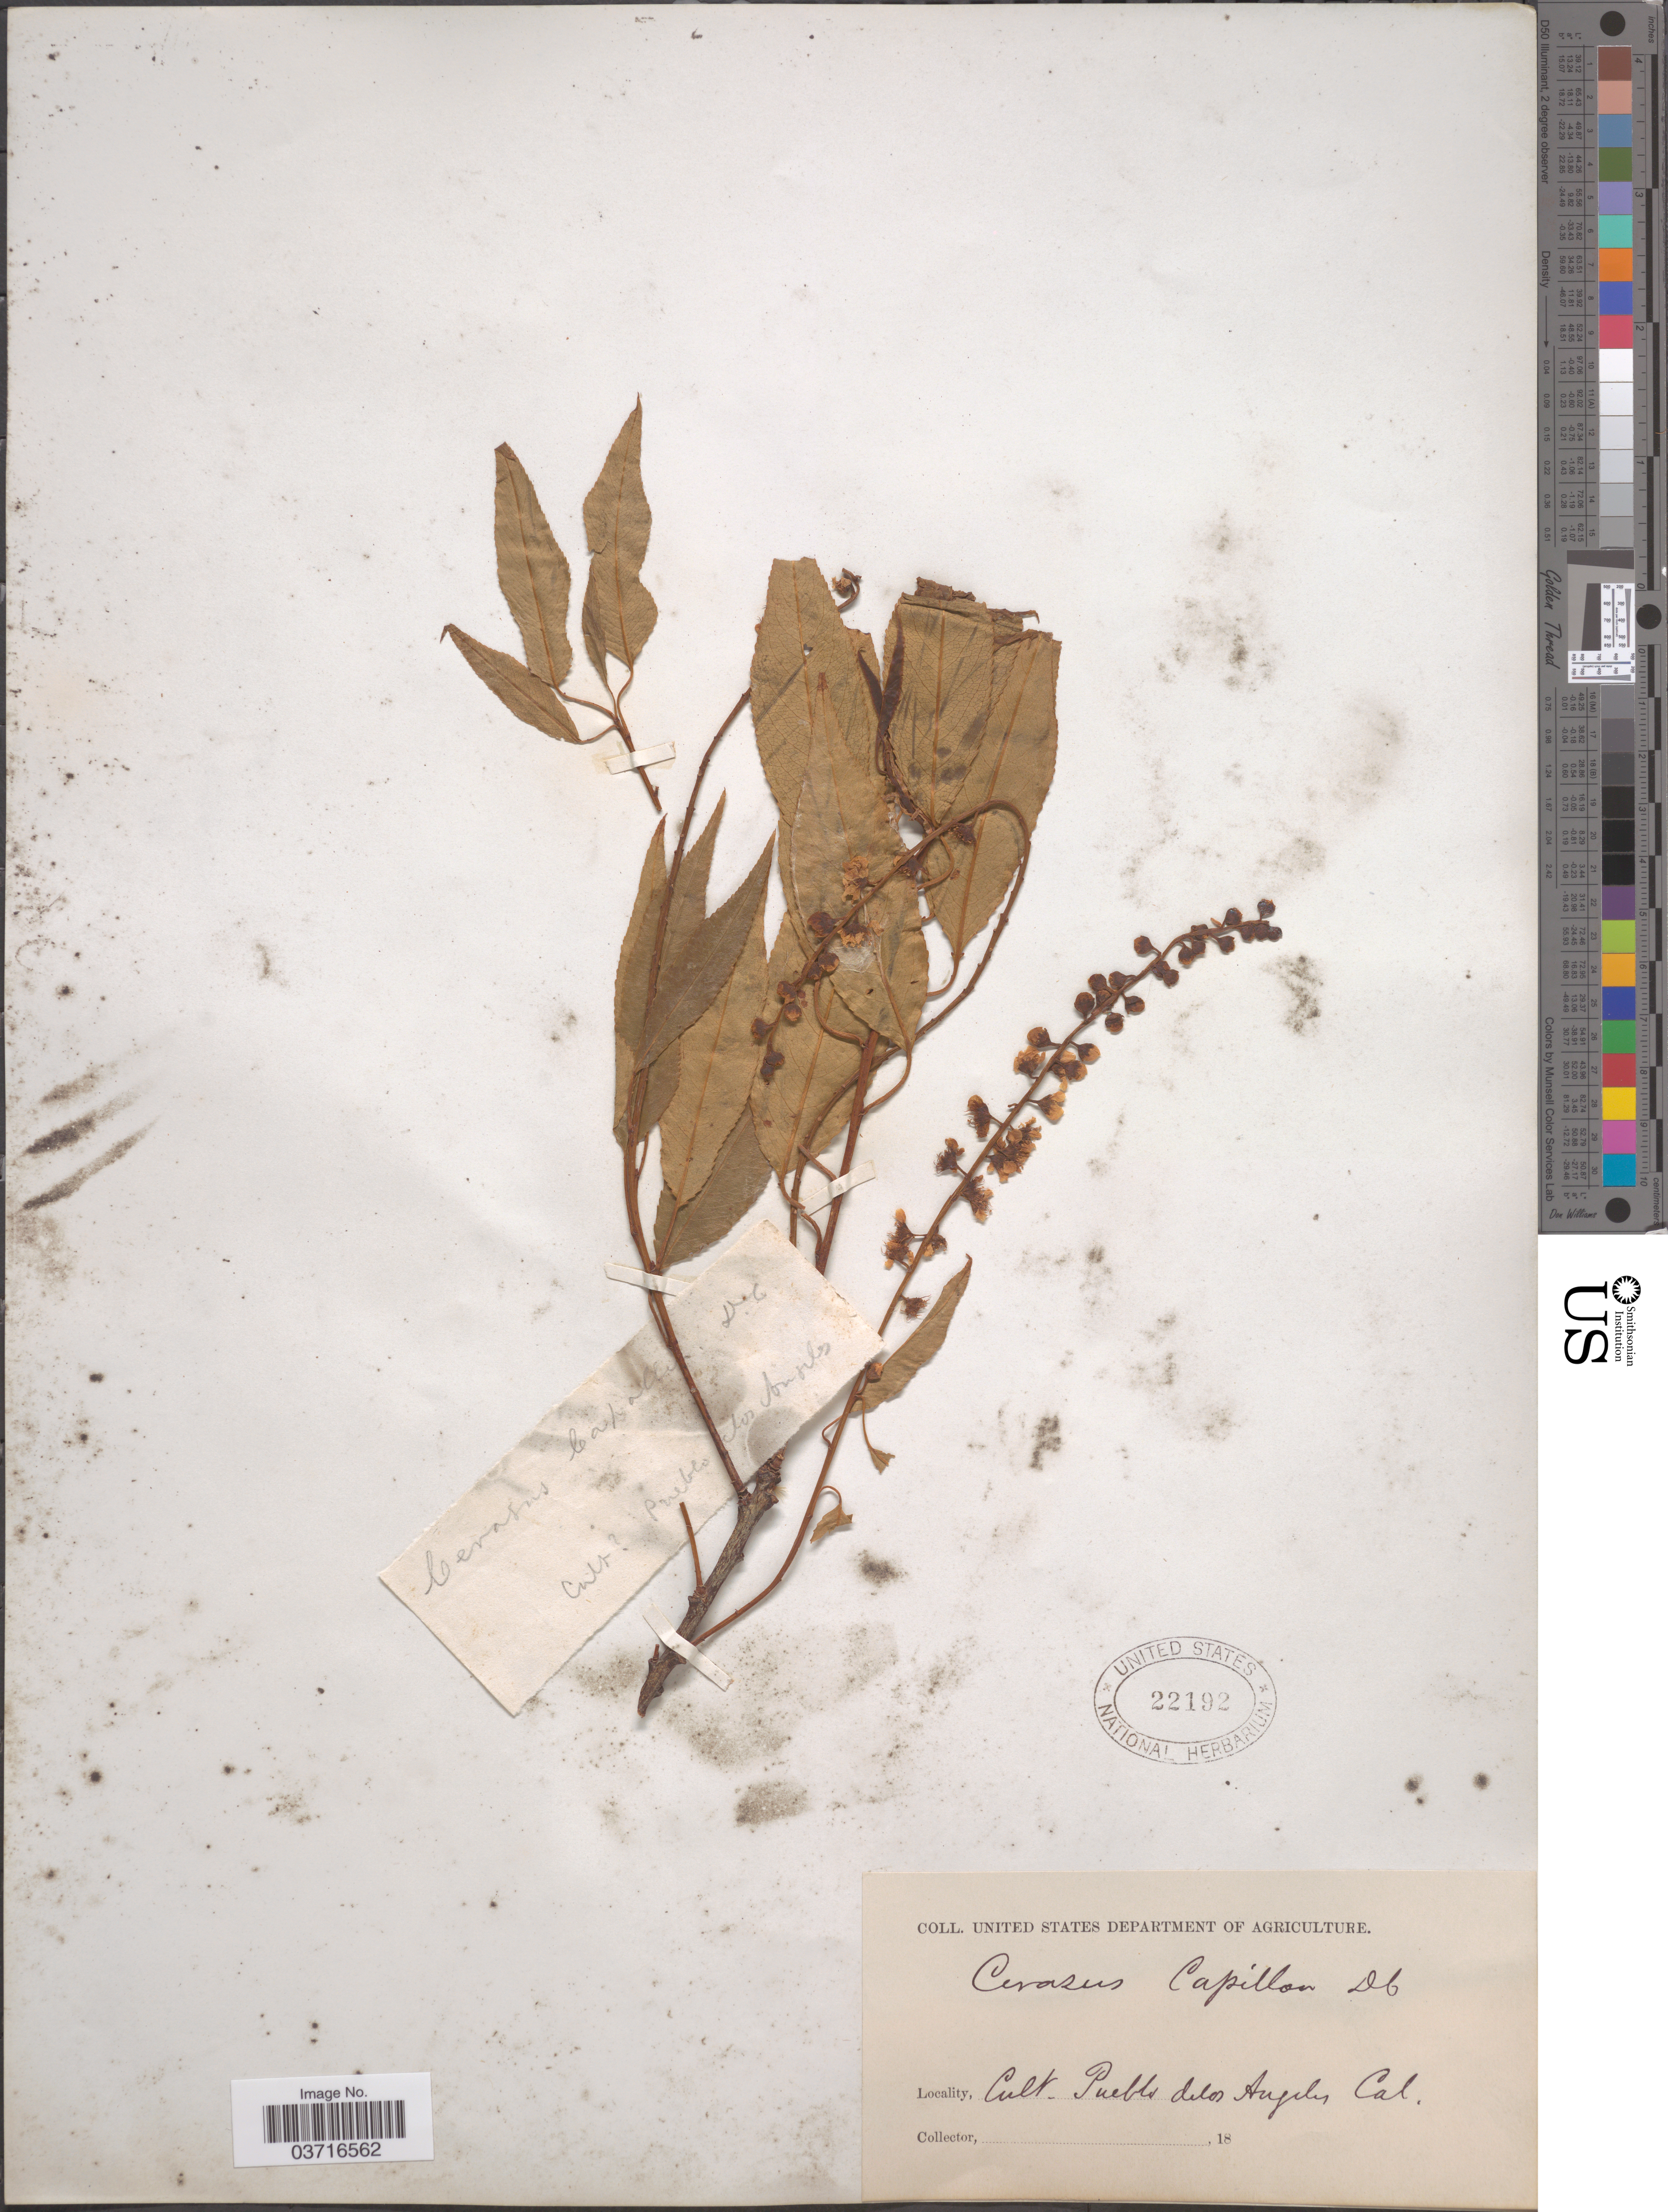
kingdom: Plantae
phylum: Tracheophyta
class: Magnoliopsida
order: Rosales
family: Rosaceae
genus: Prunus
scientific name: Prunus sp.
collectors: ex herb. U. S. Department of Agriculture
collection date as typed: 18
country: United States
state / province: California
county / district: Los Angeles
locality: Pueblo de los Angeles.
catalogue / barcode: US 22192